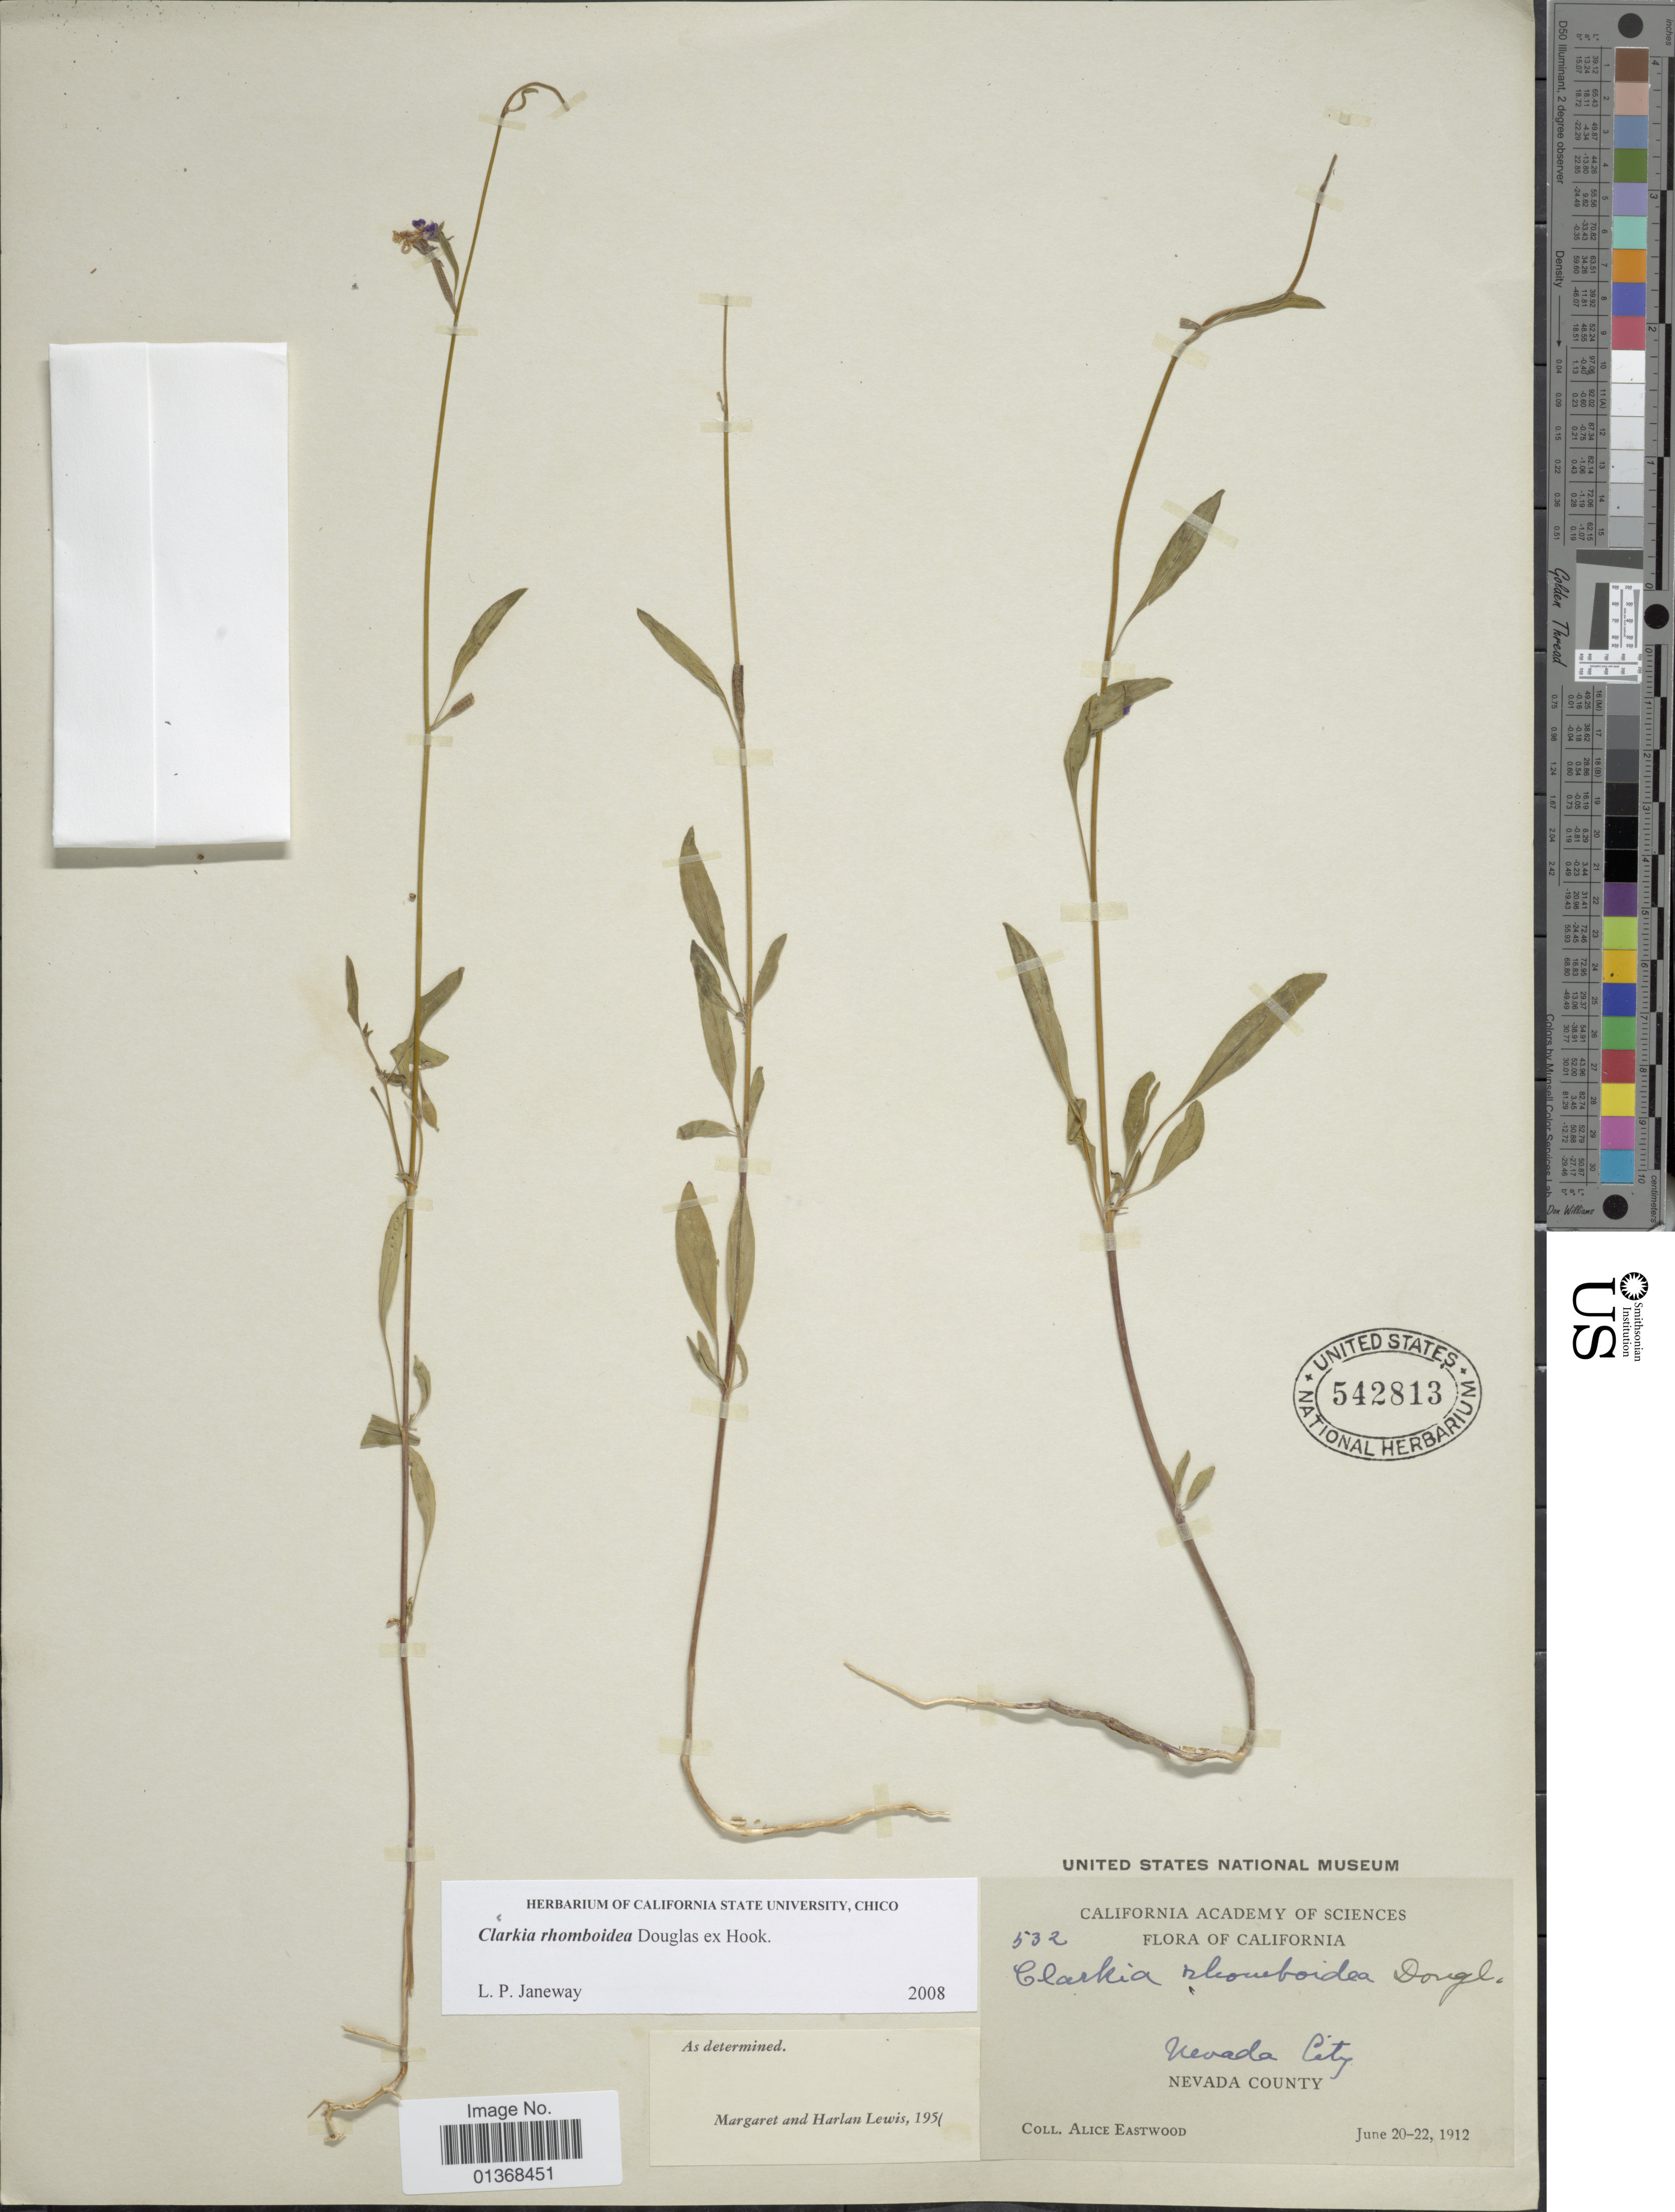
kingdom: Plantae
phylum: Tracheophyta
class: Magnoliopsida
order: Myrtales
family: Onagraceae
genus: Clarkia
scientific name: Clarkia rhomboidea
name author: Douglas ex Hook.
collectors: A. Eastwood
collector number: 532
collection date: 1912-06-20/1912-06-22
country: United States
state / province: California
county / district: Nevada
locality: Nevada City, Nevada County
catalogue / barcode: US 542813